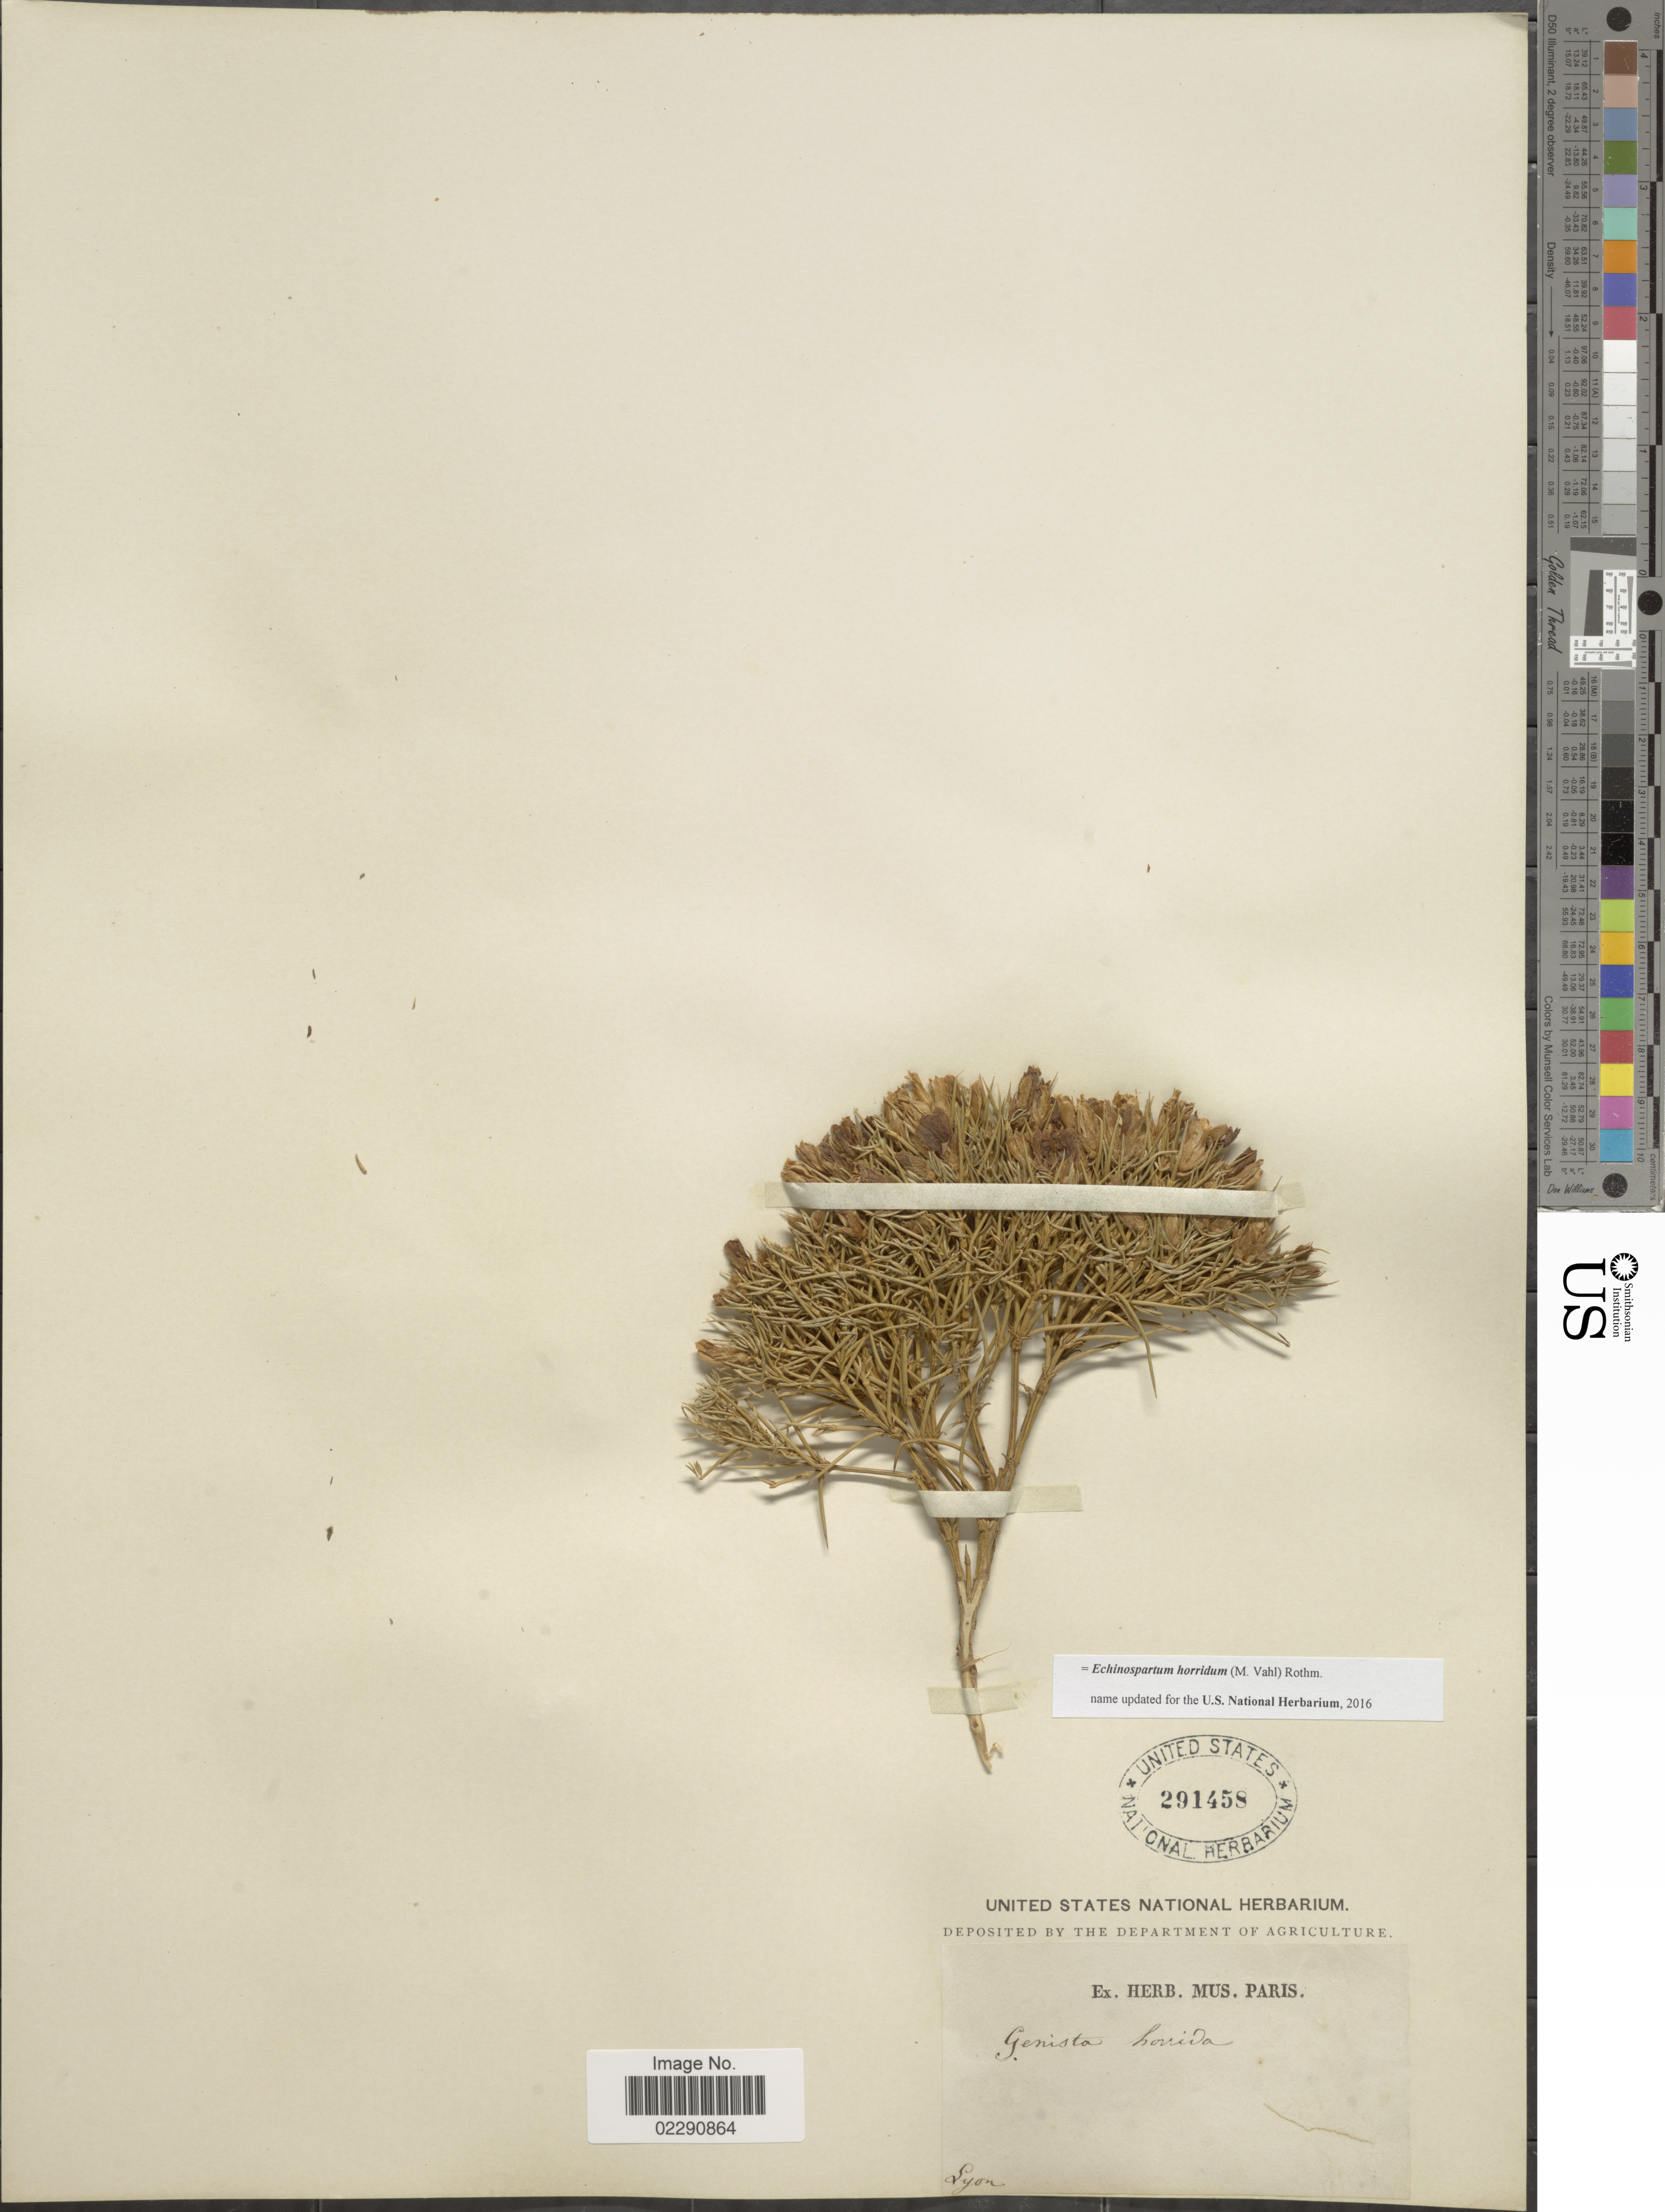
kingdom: Plantae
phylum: Tracheophyta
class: Magnoliopsida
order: Fabales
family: Fabaceae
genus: Echinospartum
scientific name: Echinospartum horridum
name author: Rothm.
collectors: ex herb. Mus. Paris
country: France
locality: Lyon [unsure placement]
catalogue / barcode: US 291458